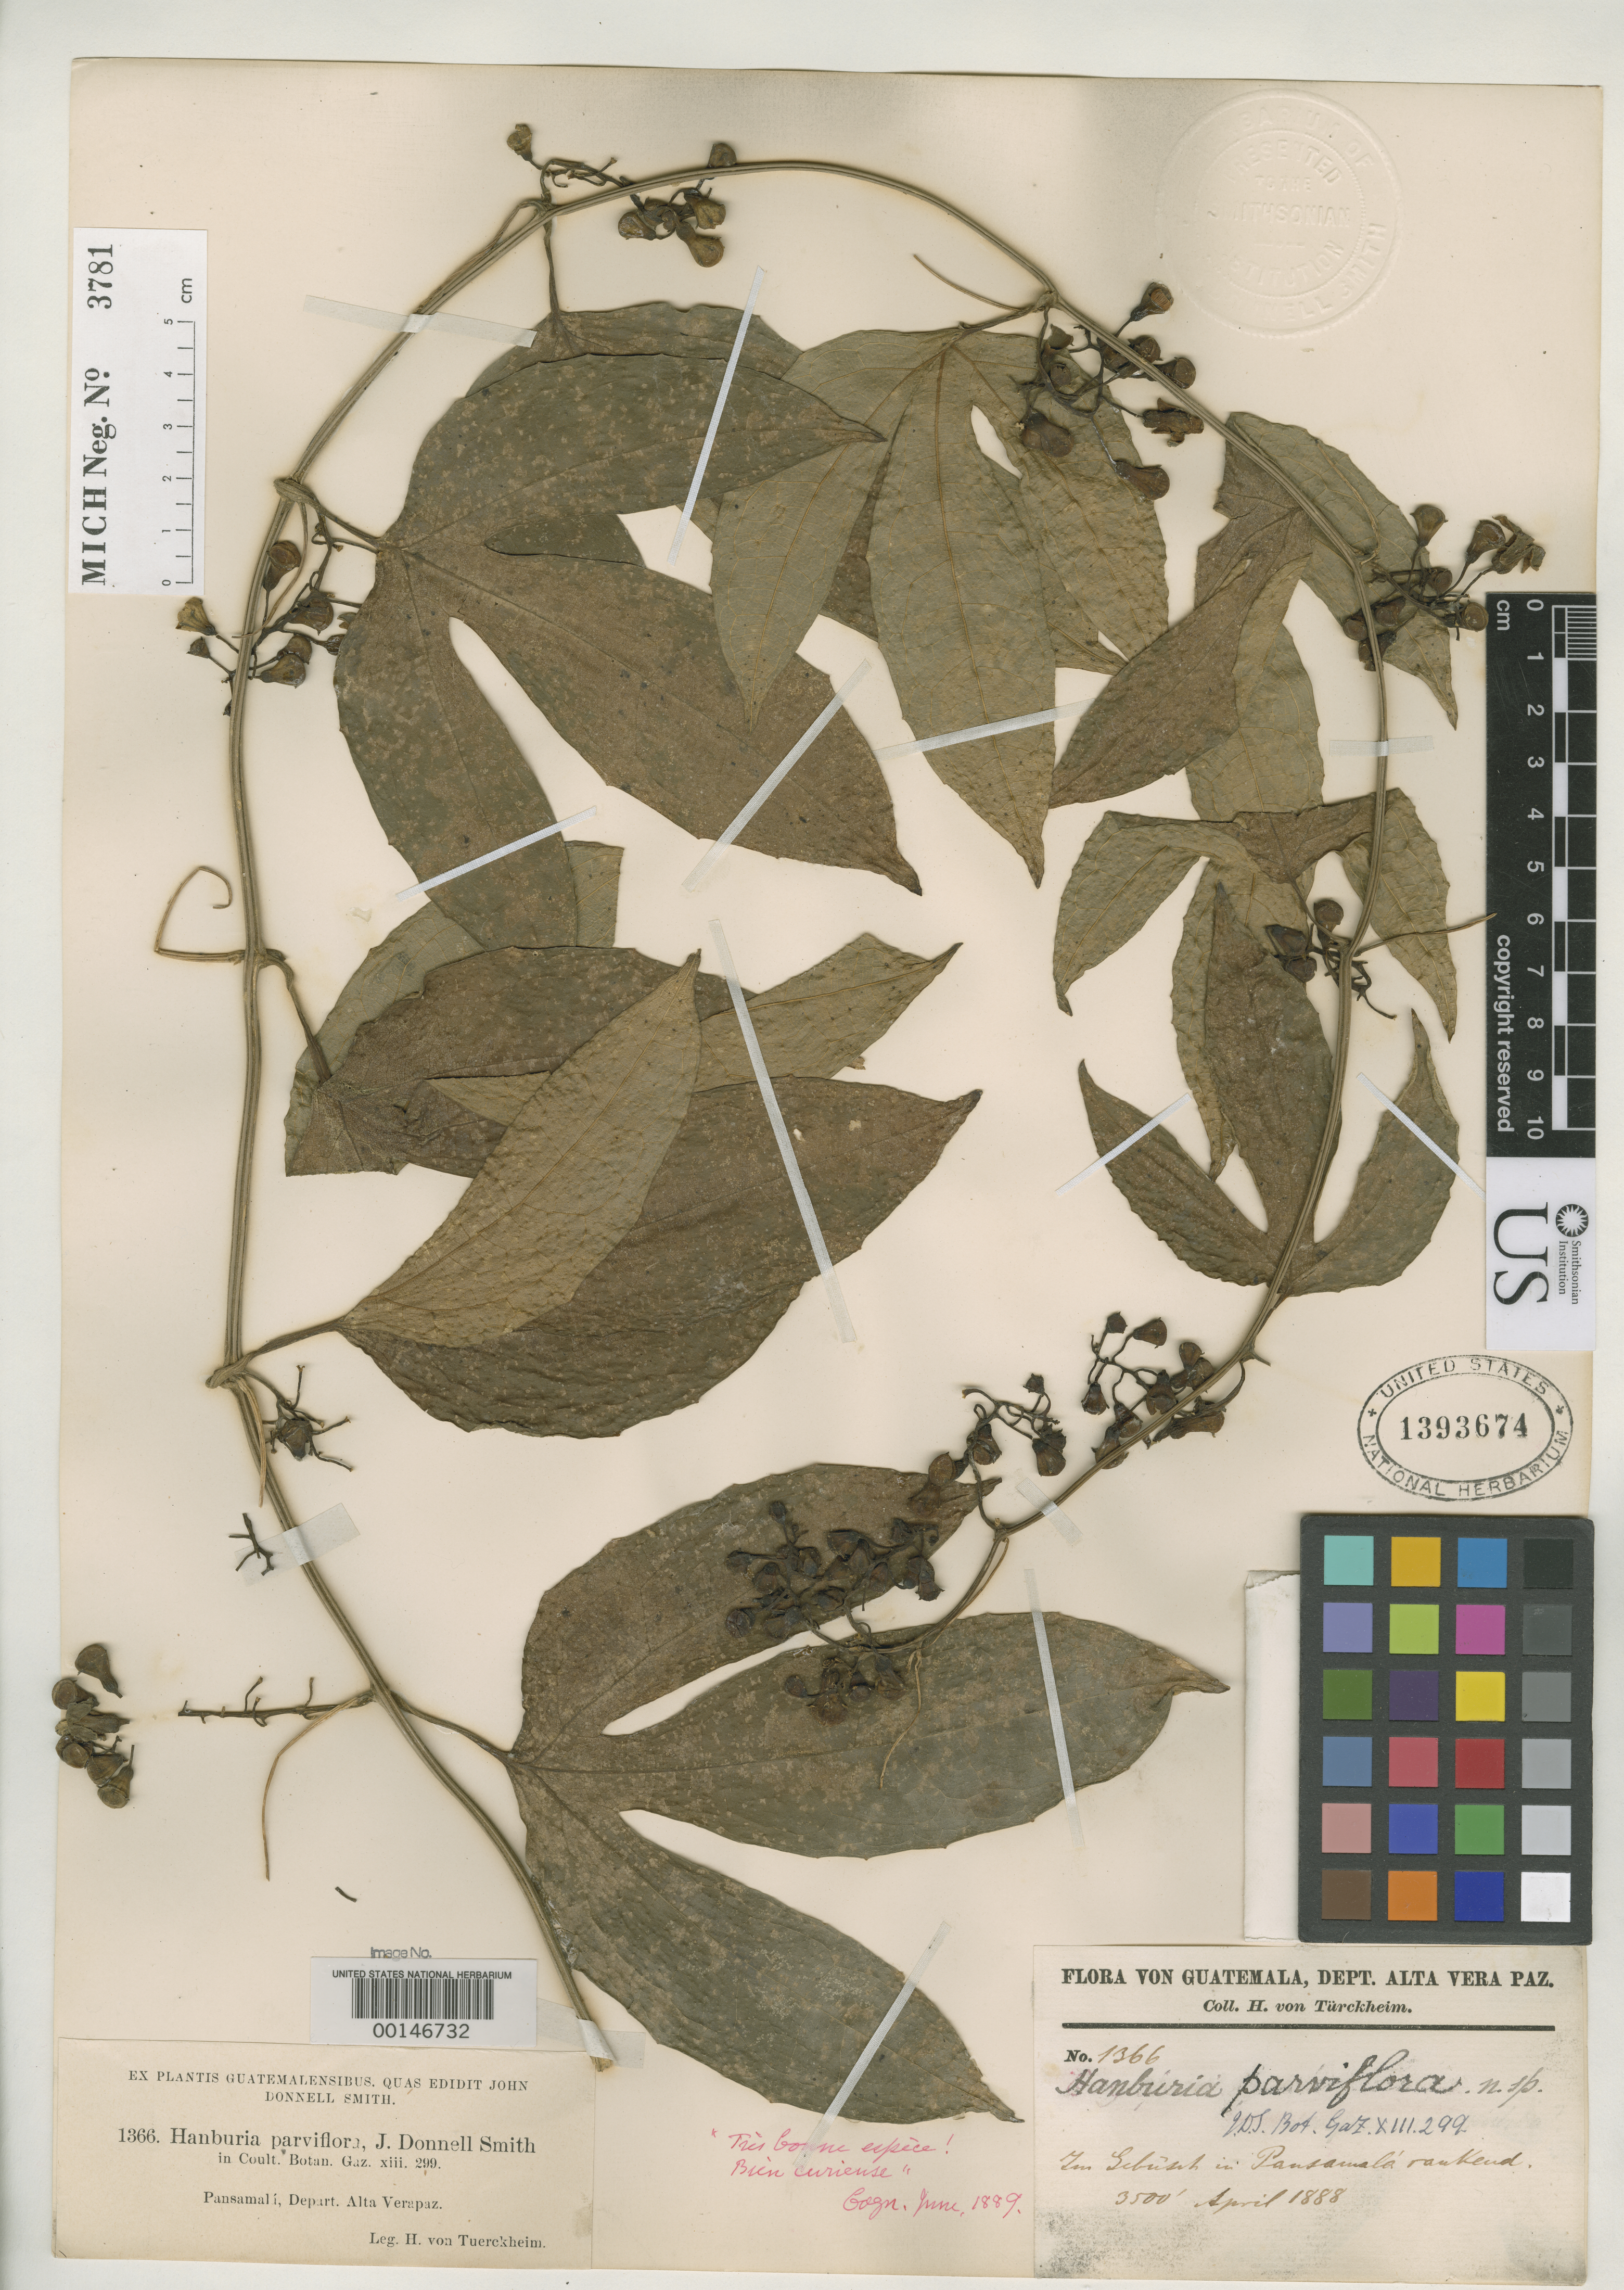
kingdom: Plantae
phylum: Tracheophyta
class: Magnoliopsida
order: Cucurbitales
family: Cucurbitaceae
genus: Hanburia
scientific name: Hanburia parviflora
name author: Donn. Sm.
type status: Type Collection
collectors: H. von Türckheim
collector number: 1366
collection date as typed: Apr 1888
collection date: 1888-04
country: Guatemala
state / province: Alta Verapaz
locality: Pansamalá.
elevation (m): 1158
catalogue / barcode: US 1393674